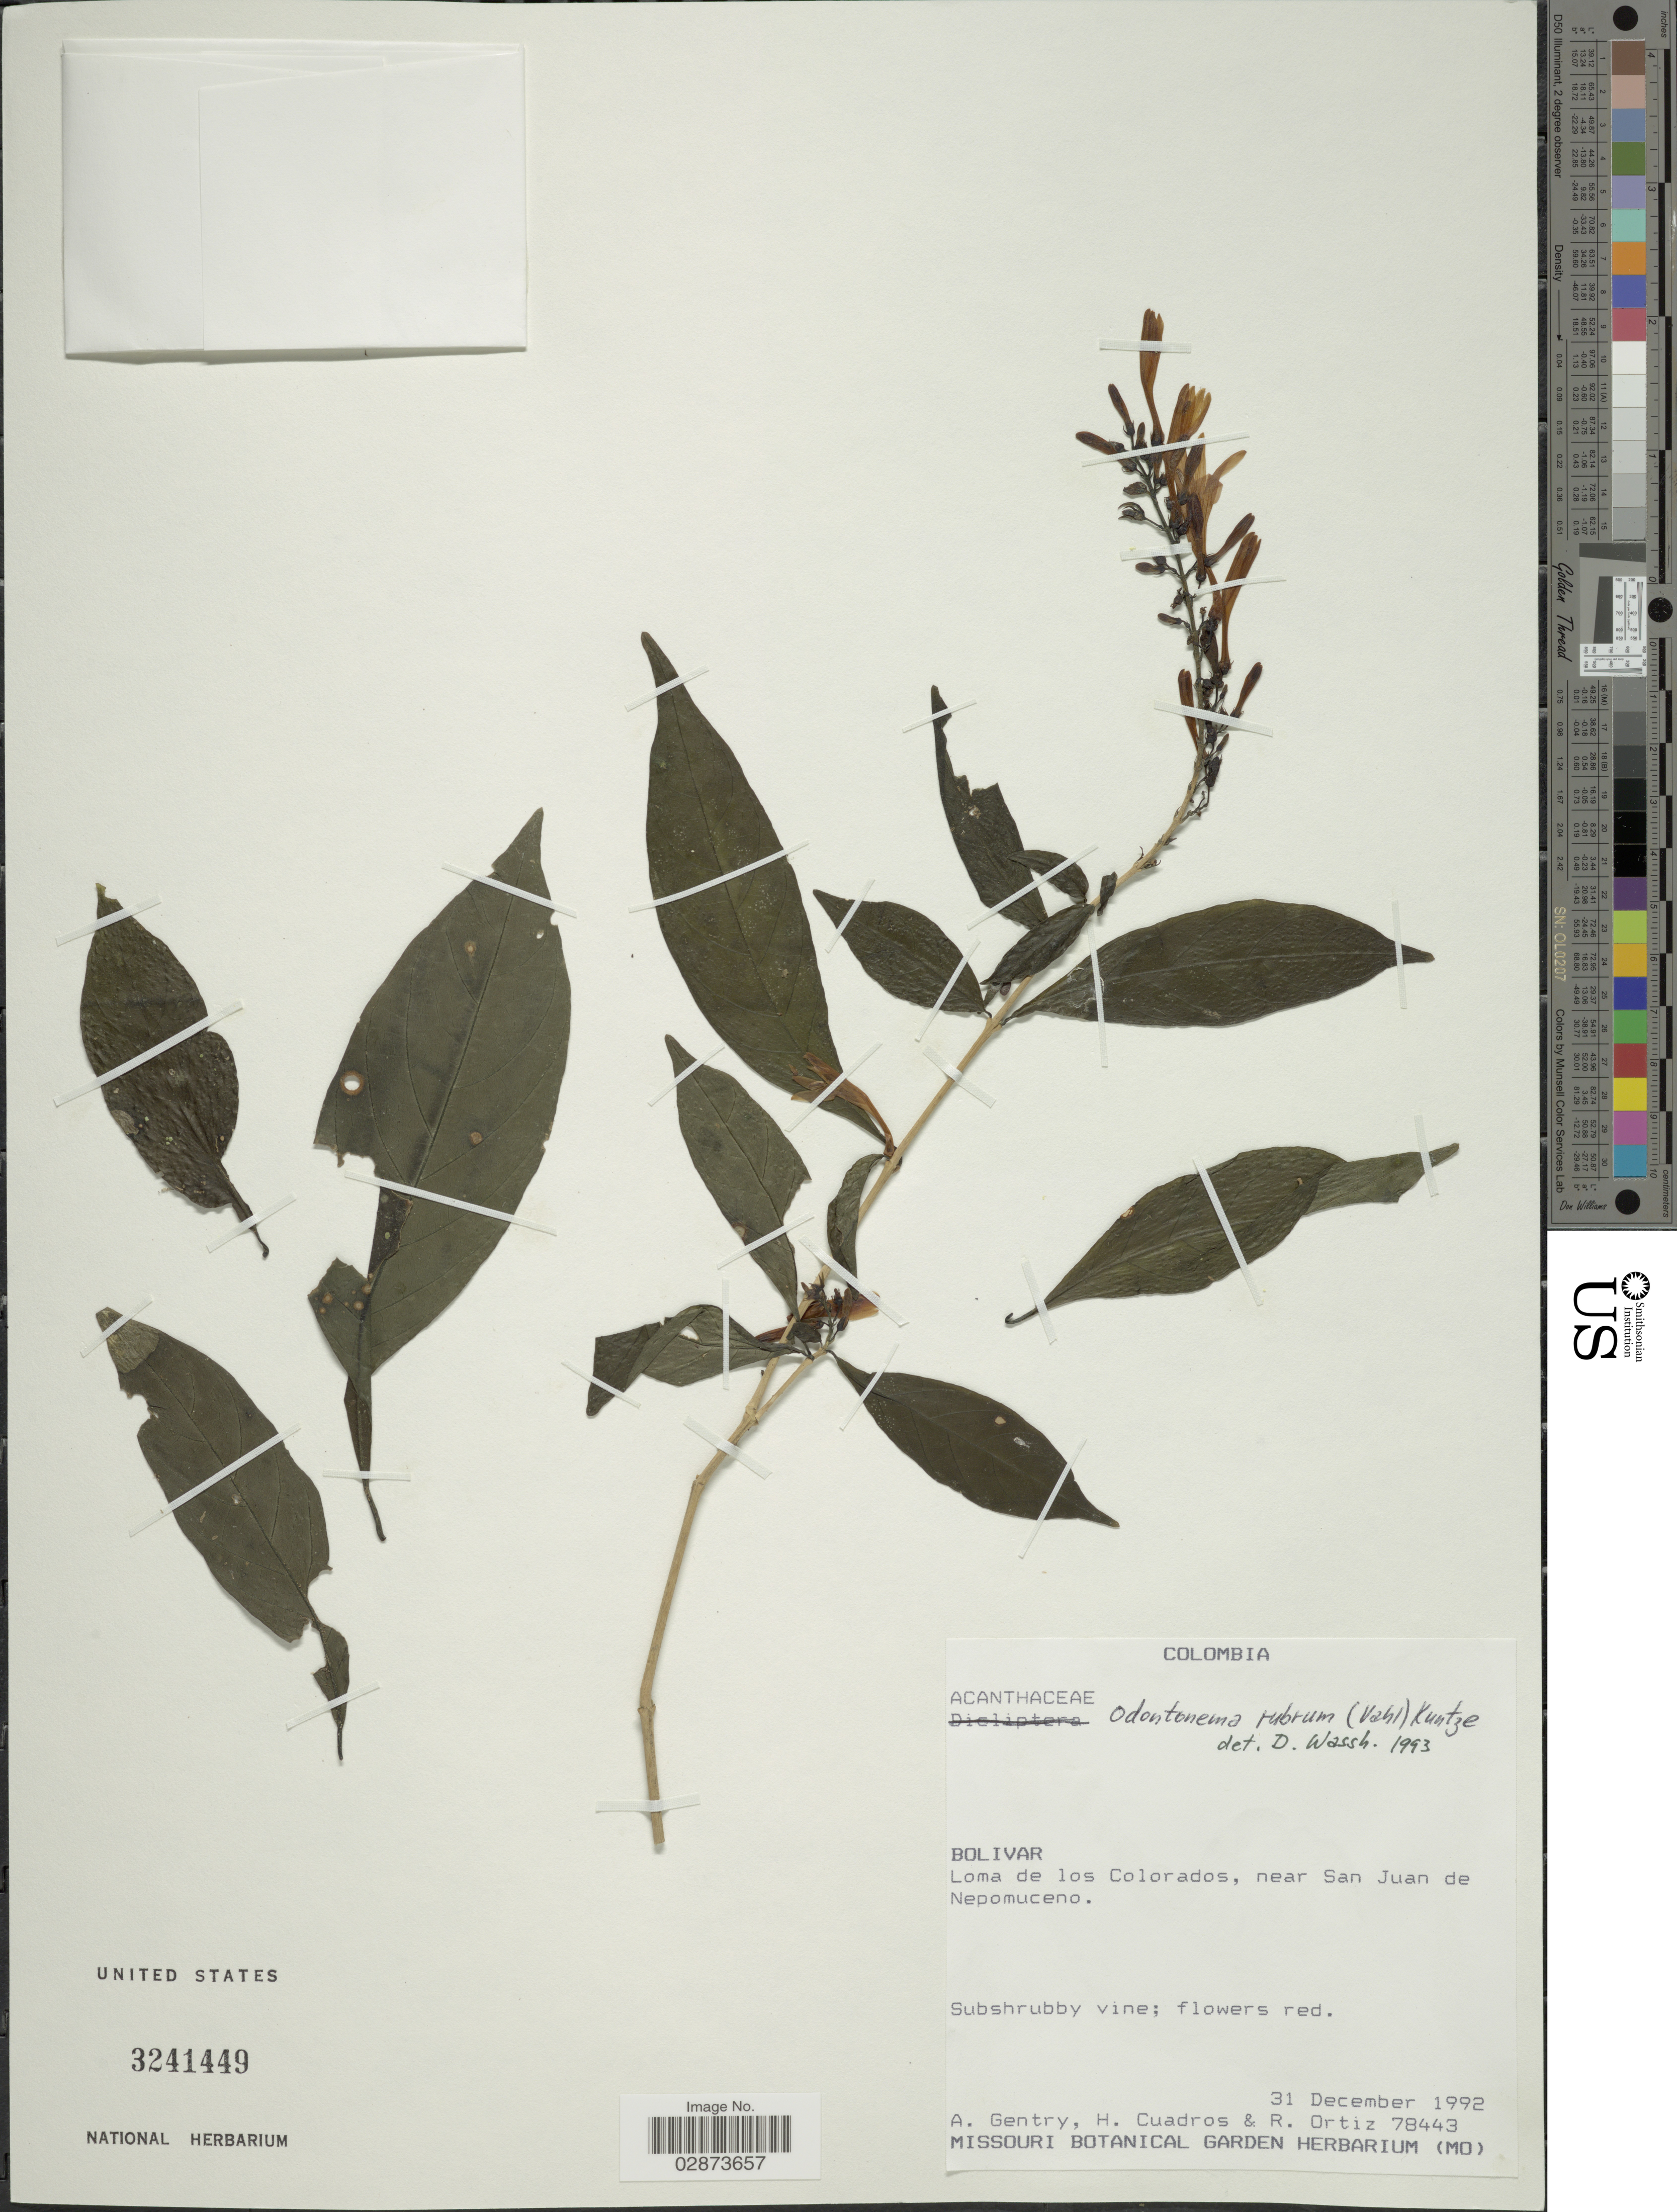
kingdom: Plantae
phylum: Tracheophyta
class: Magnoliopsida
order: Lamiales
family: Acanthaceae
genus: Odontonema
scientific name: Odontonema rubrum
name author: (Vahl) Kuntze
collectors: A. H. Gentry, H. Cuadros & R. Ortiz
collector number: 78443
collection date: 1992-12-31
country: Colombia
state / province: Bolívar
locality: Loma de los Colorados, near San Juan de Nepomuceno.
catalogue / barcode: US 3241449